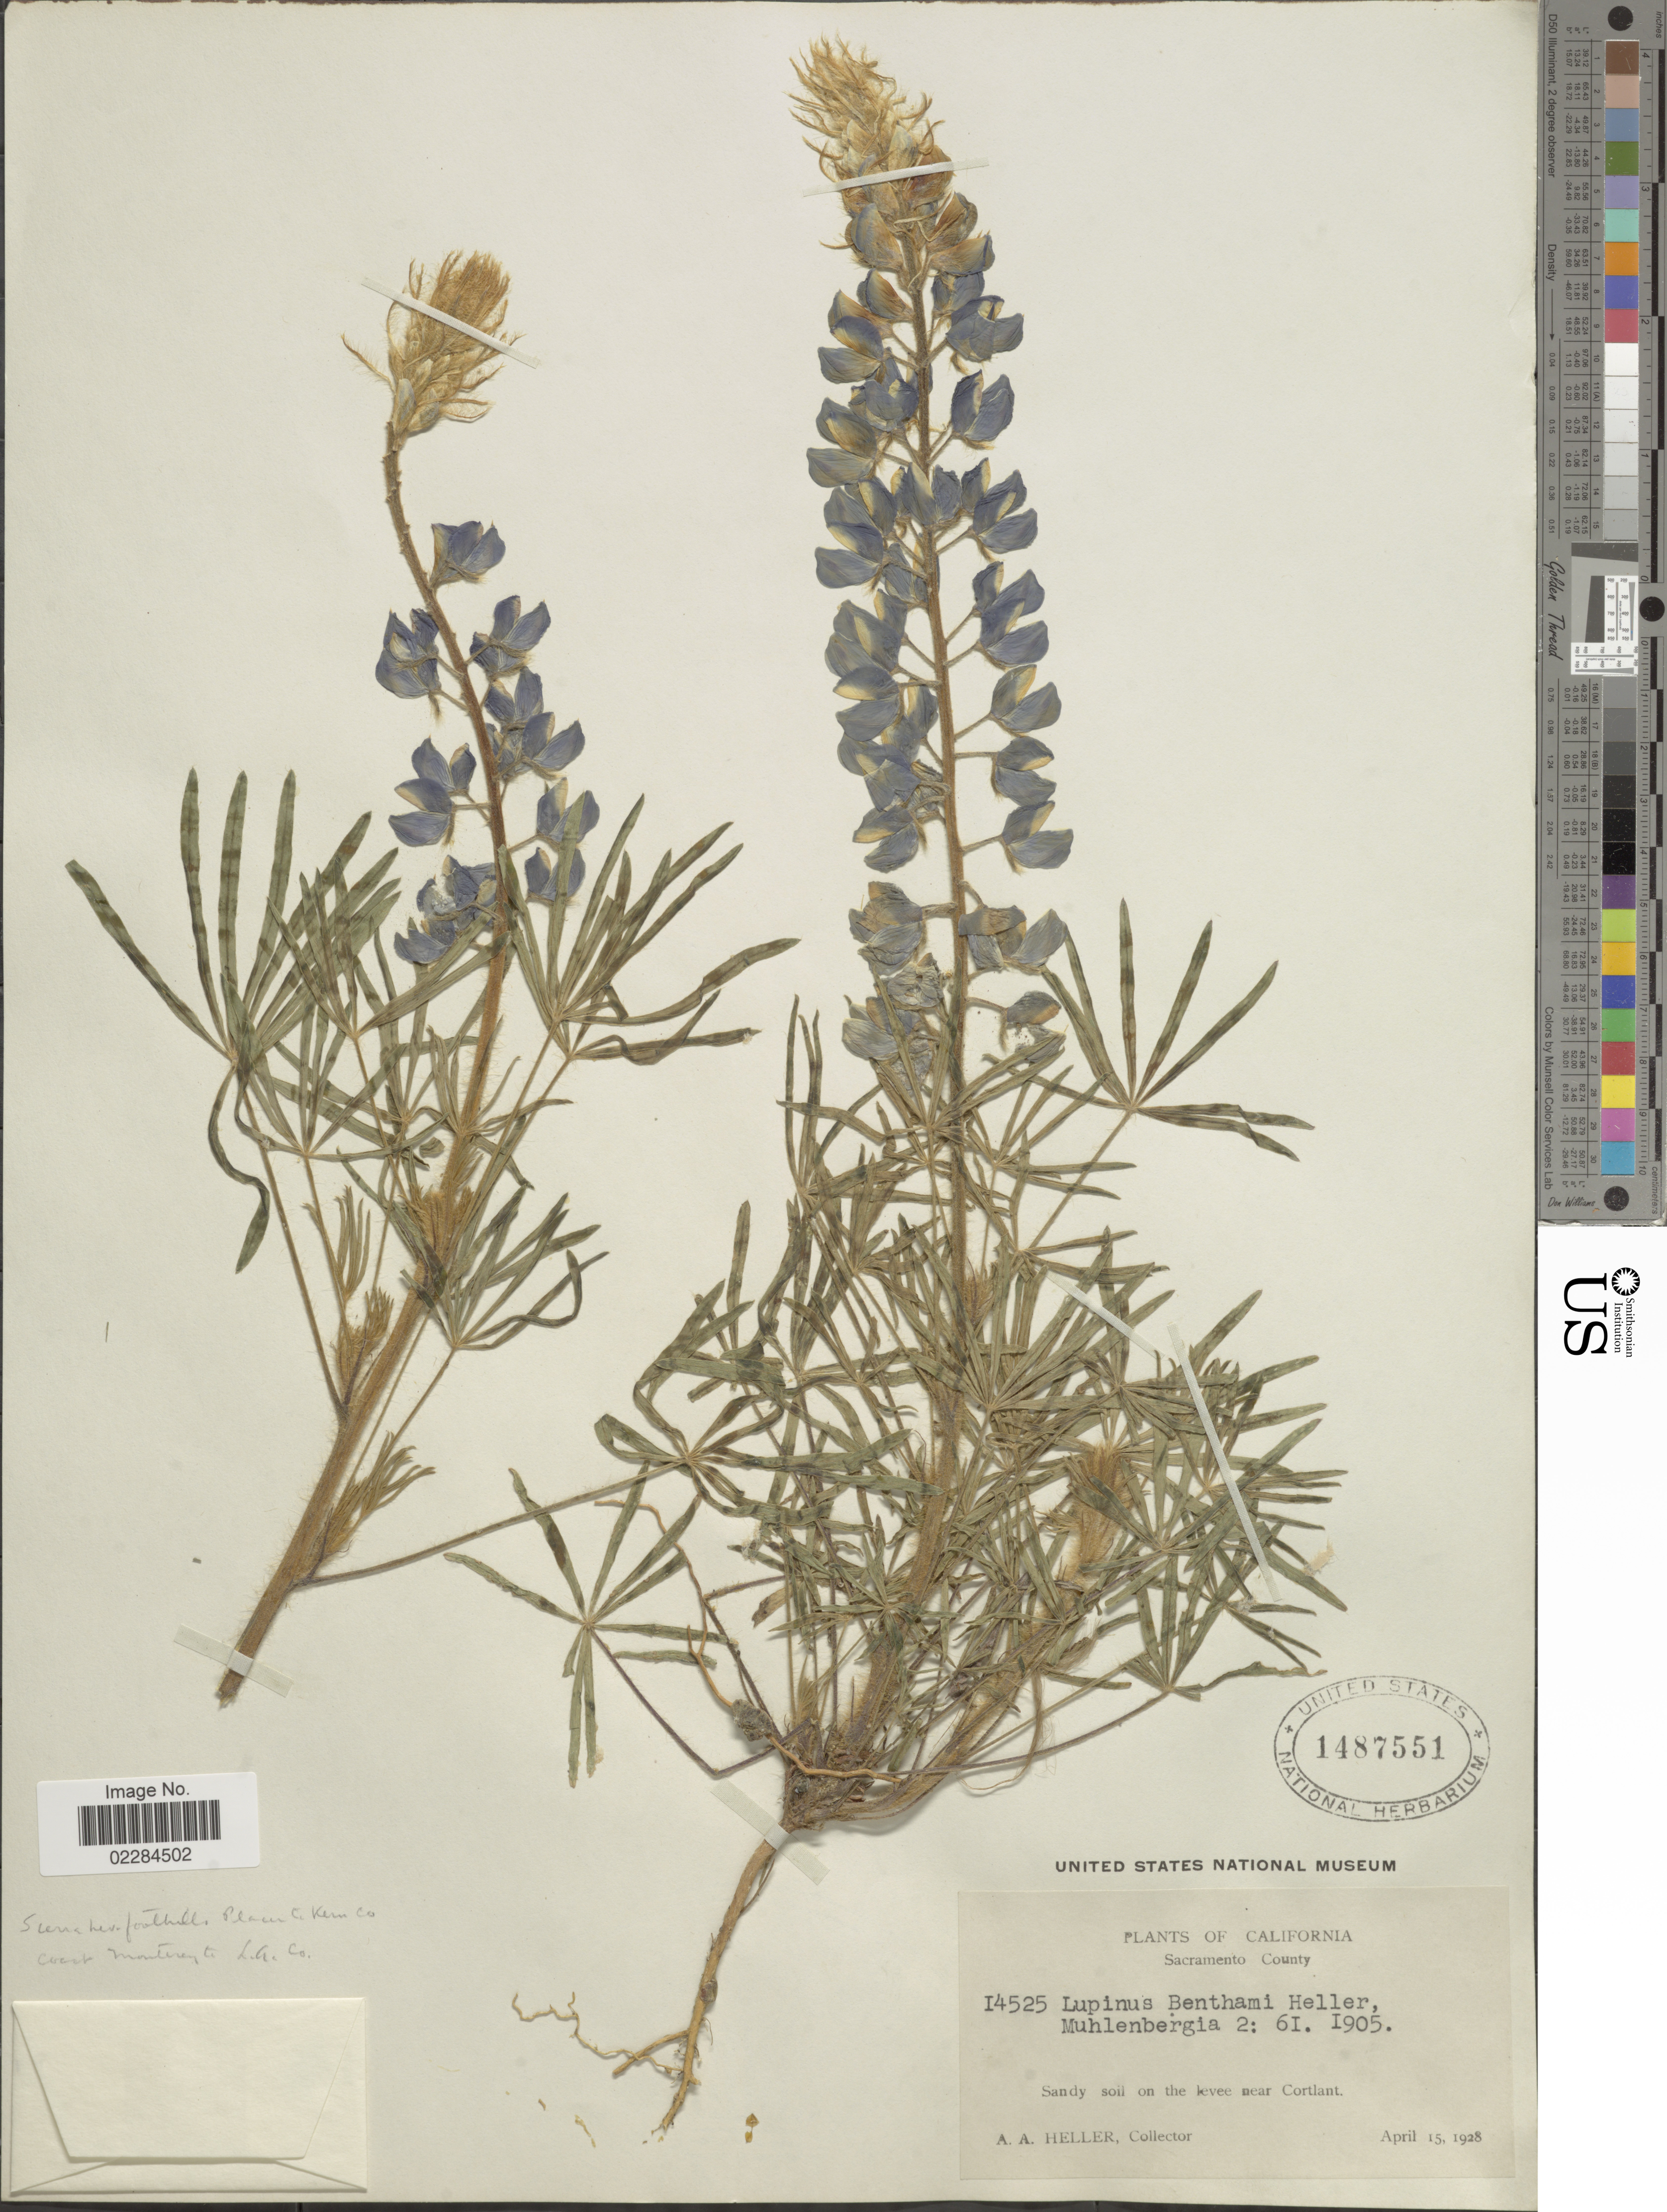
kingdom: Plantae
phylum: Tracheophyta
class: Magnoliopsida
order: Fabales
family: Fabaceae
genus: Lupinus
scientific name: Lupinus benthamii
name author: A. Heller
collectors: A. A. Heller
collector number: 14525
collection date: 1928-04-15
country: United States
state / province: California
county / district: Sacramento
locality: Sacramento County. Sandy soil on the levee near Cortlant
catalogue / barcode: US 1487551